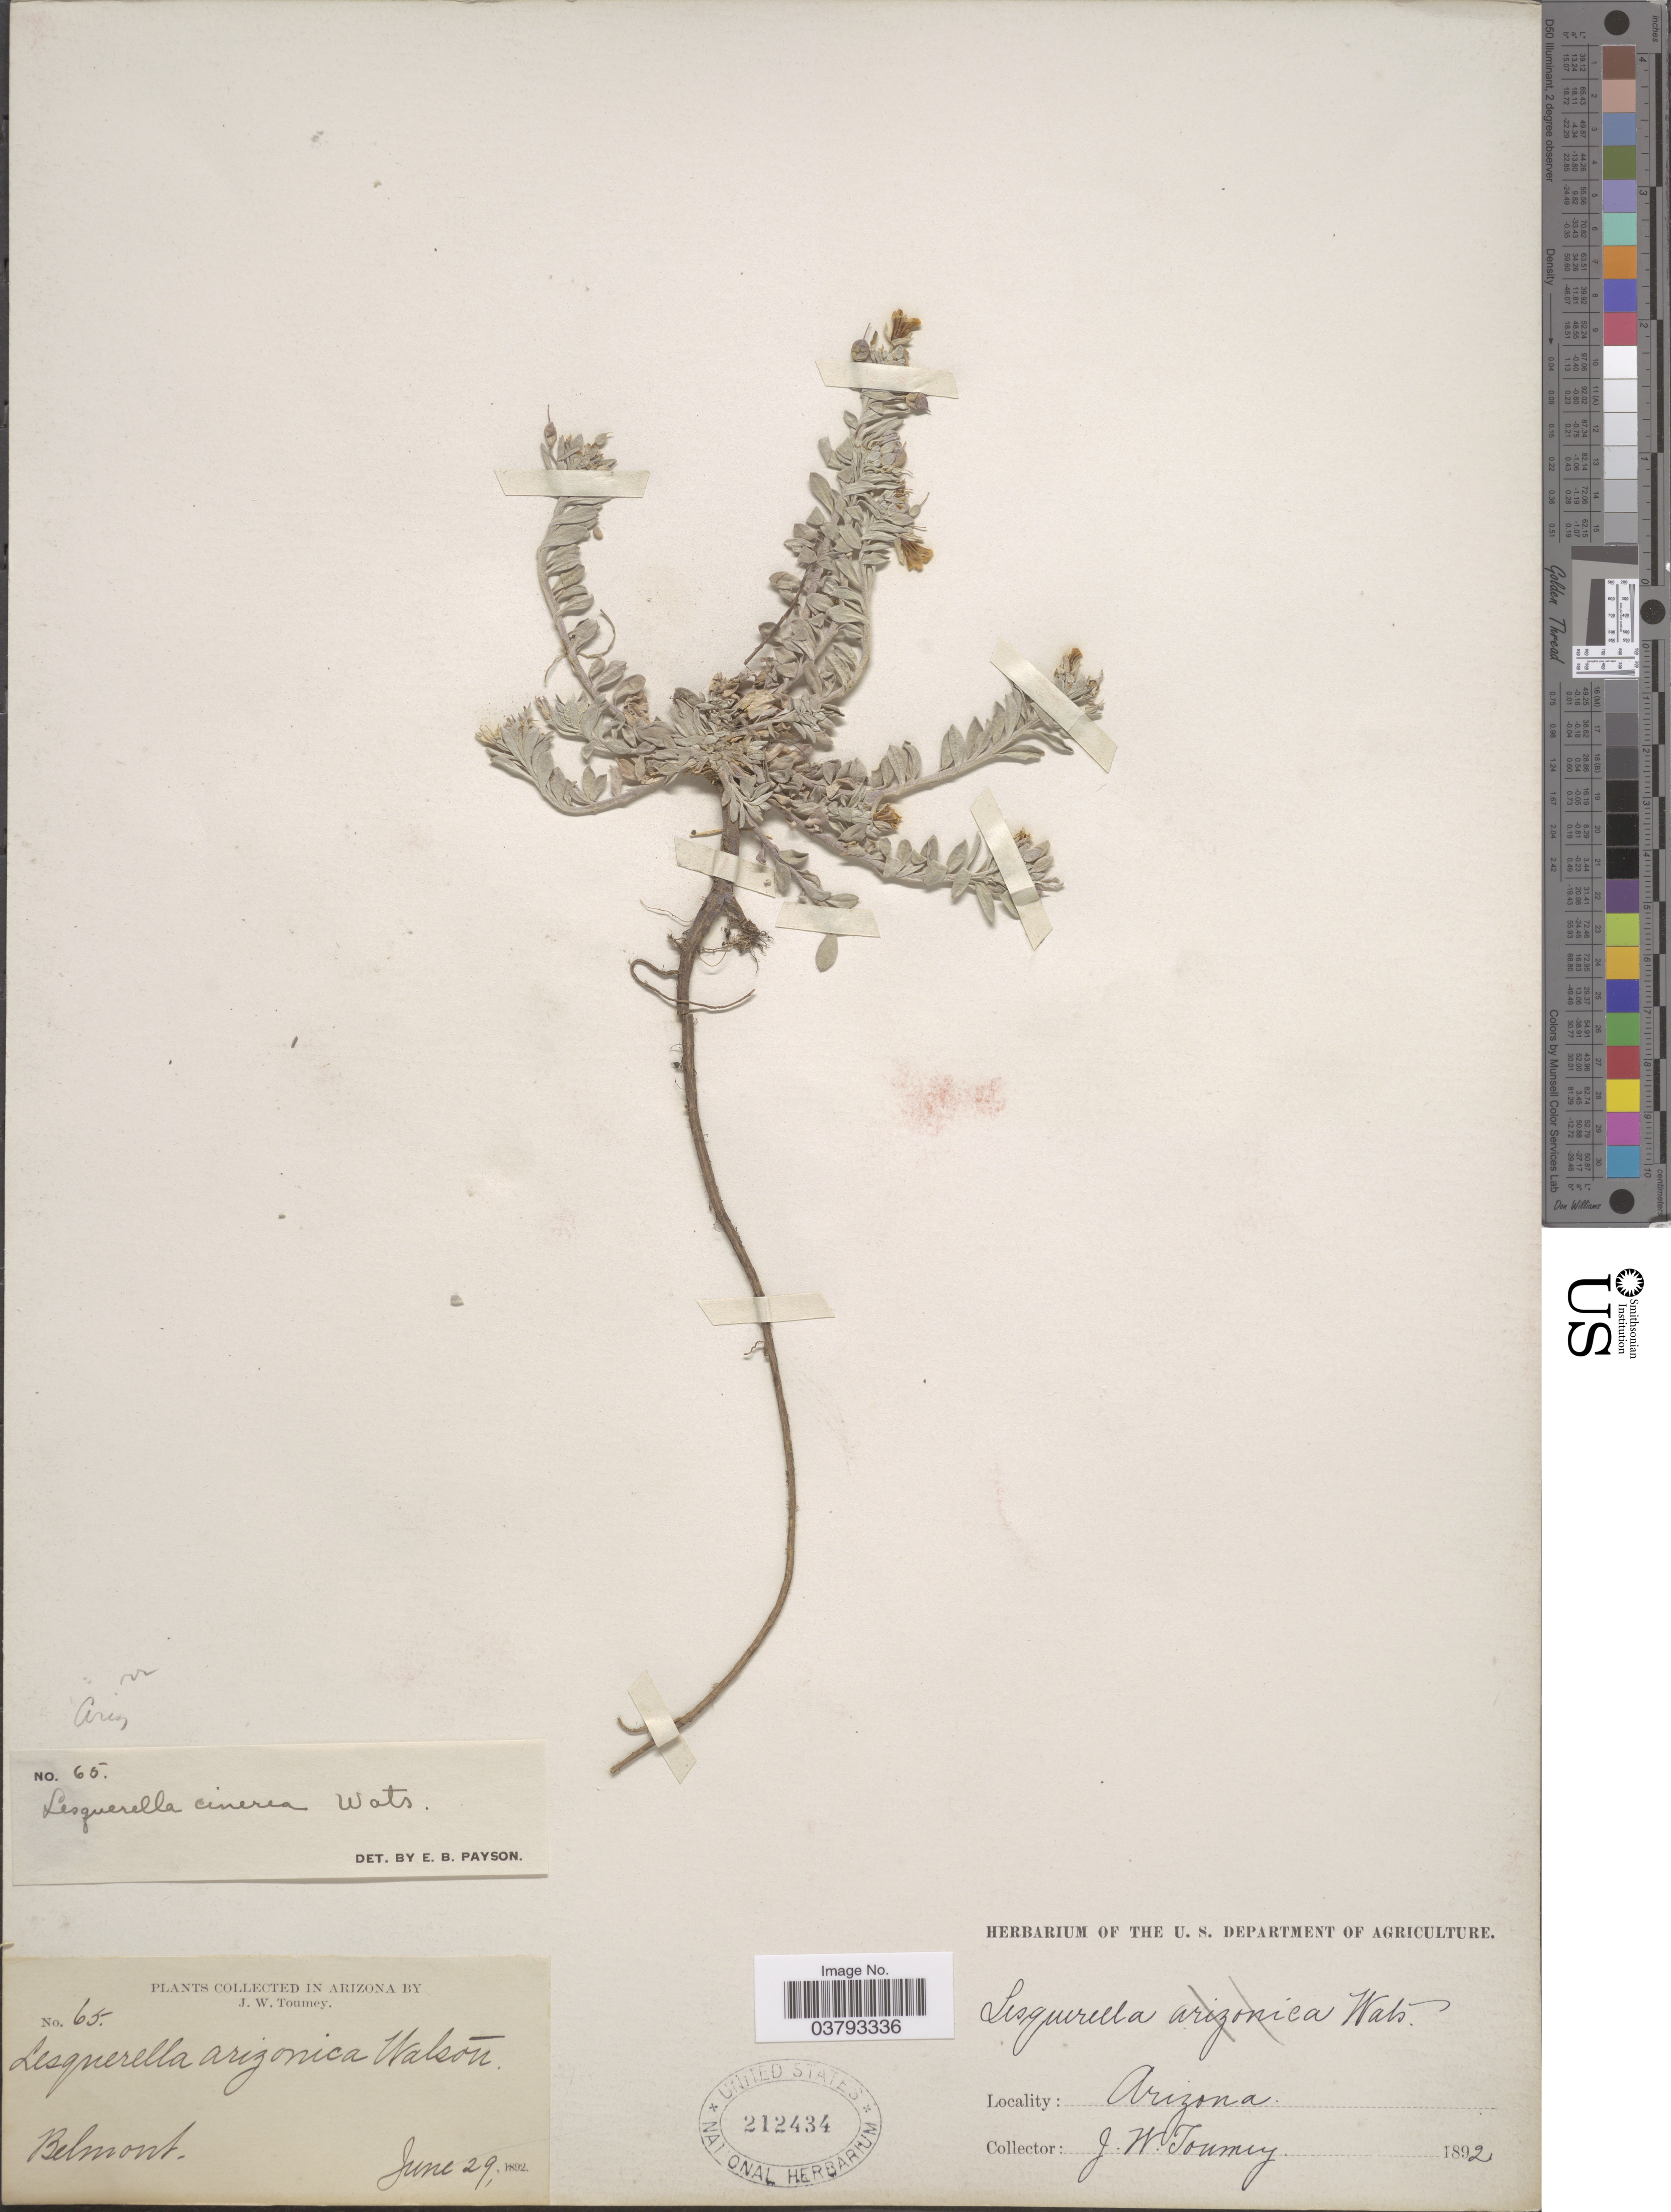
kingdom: Plantae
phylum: Tracheophyta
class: Magnoliopsida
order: Brassicales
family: Brassicaceae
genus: Lesquerella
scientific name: Lesquerella cinerea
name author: S. Watson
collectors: J. W. Toumey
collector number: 65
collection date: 1892-06-29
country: United States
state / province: Arizona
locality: Belmont.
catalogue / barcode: US 212434